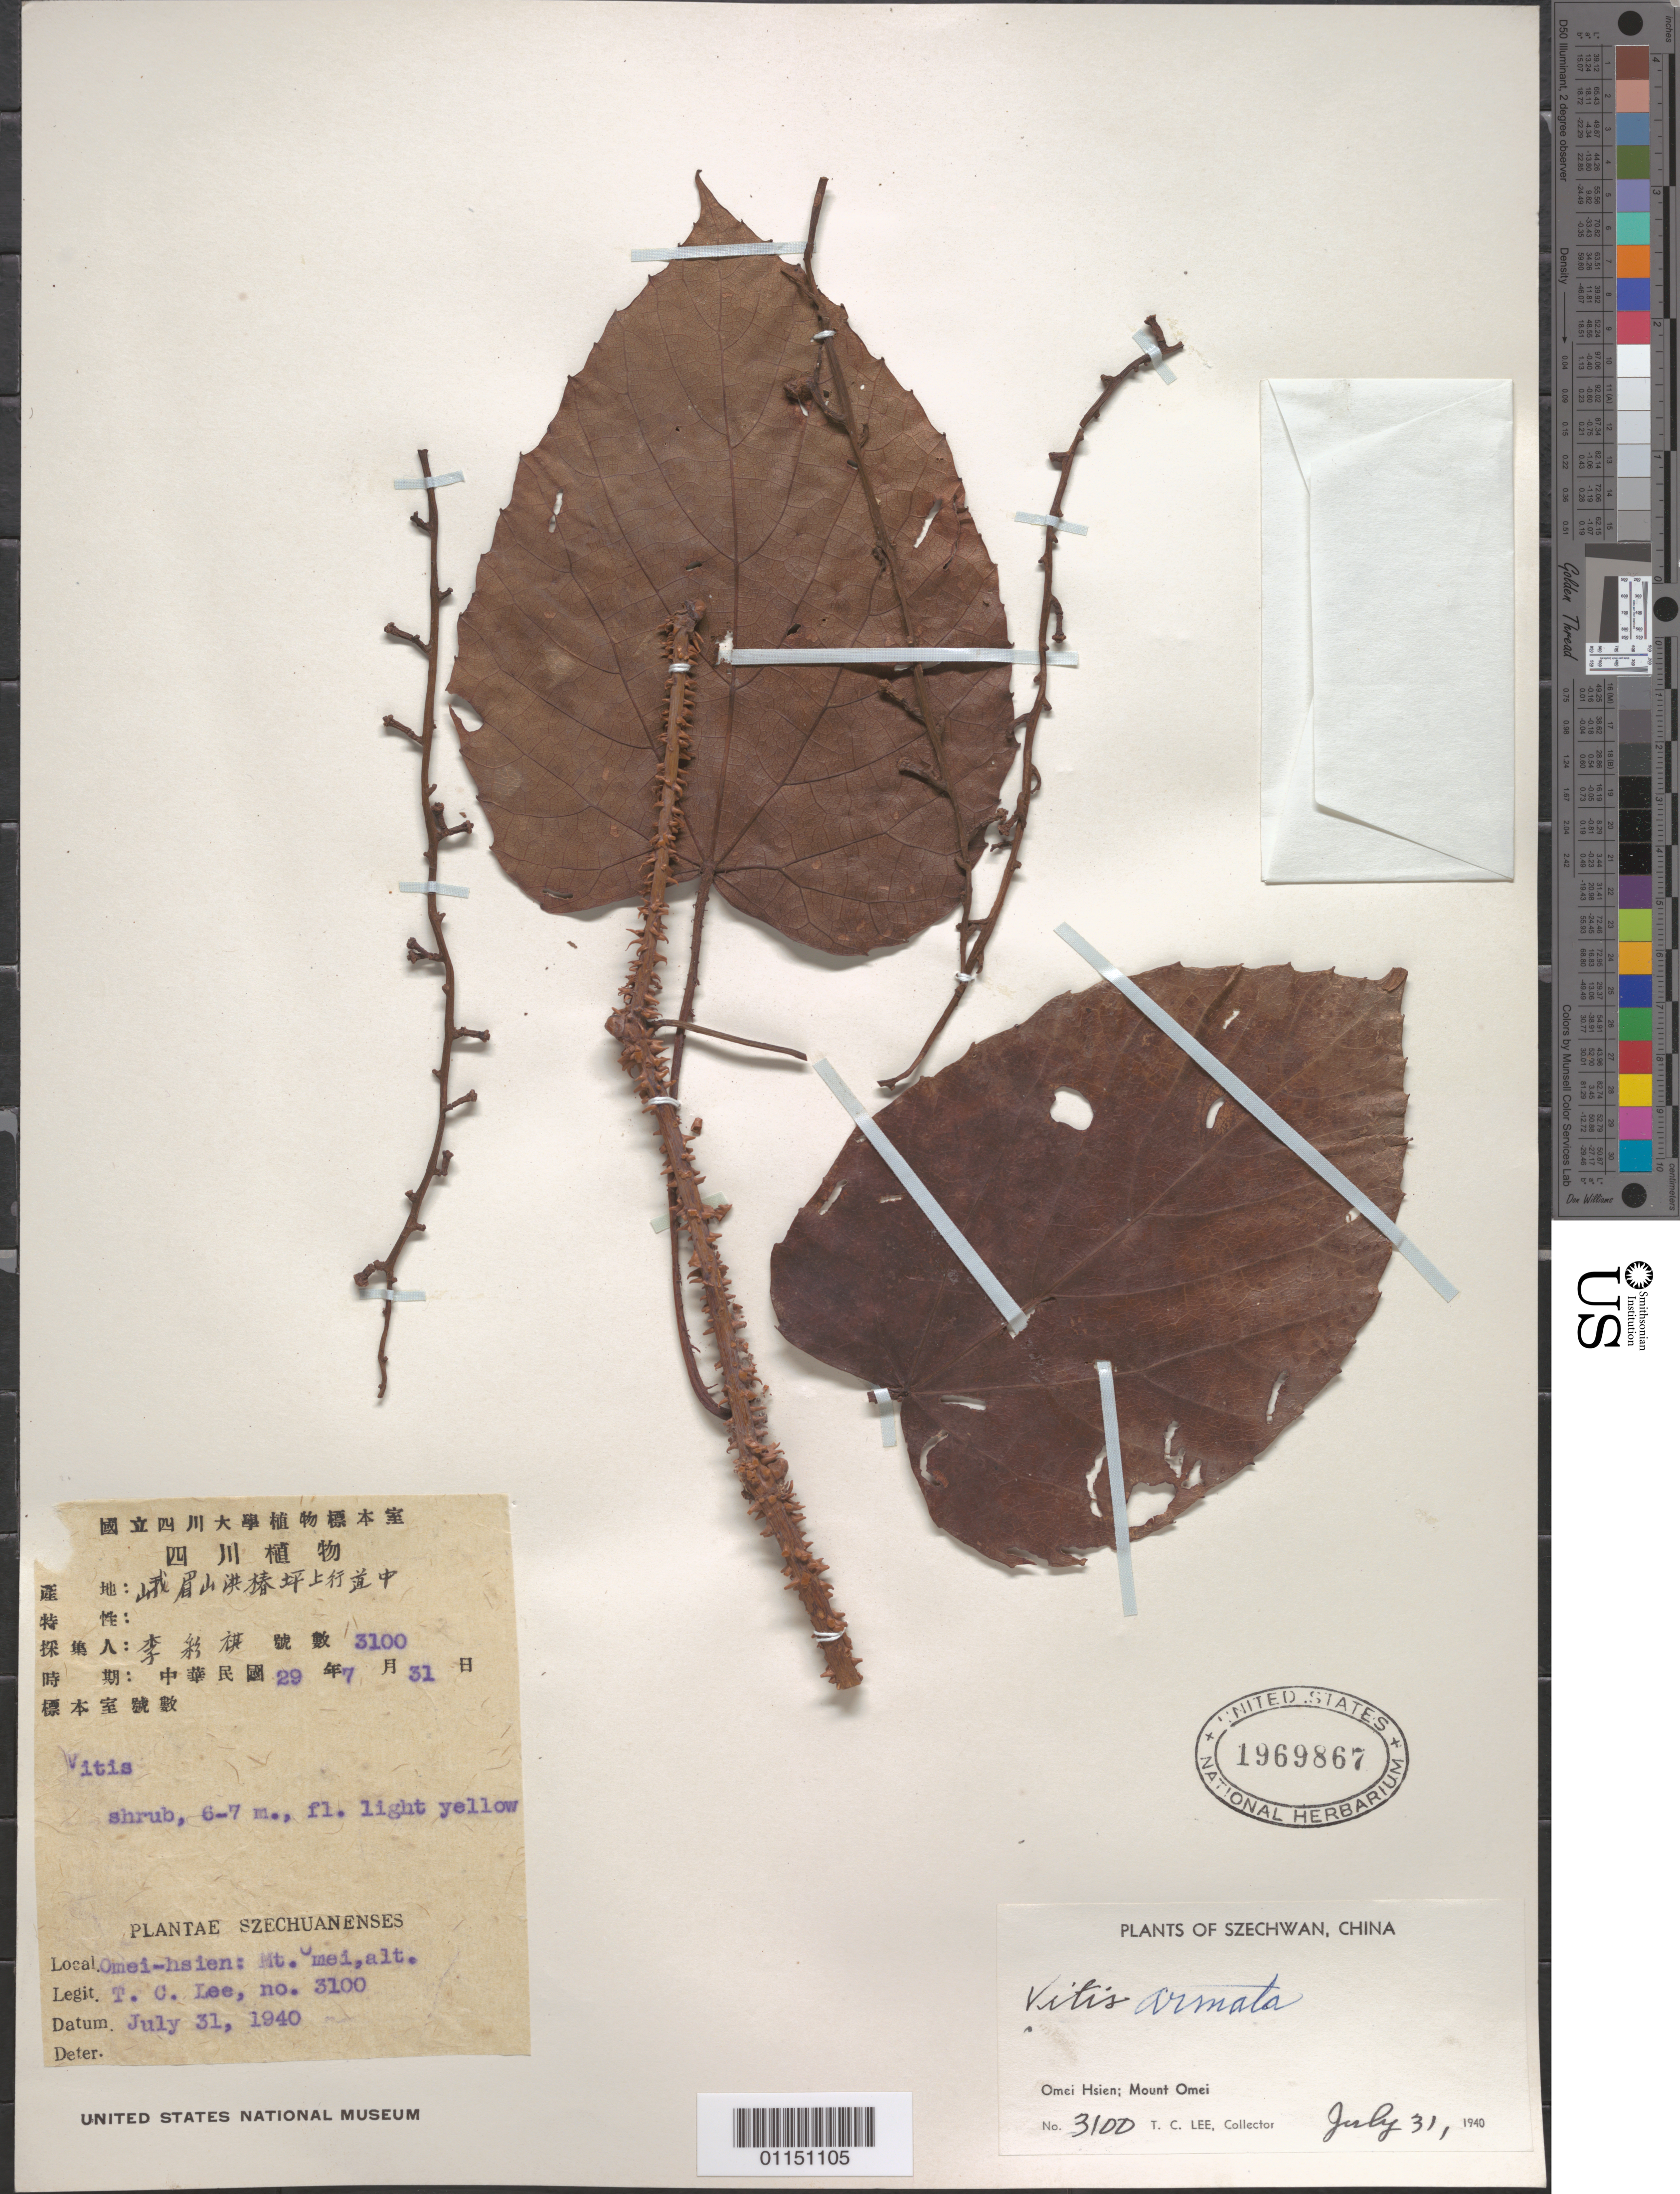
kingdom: Plantae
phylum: Tracheophyta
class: Magnoliopsida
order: Vitales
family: Vitaceae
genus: Vitis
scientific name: Vitis armata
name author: Diels & Gilg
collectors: T. Lee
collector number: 3100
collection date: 1940-07-31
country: China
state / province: Sichuan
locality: Omei Hsien; Mt Omei.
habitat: Shrub.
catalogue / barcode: US 1969867